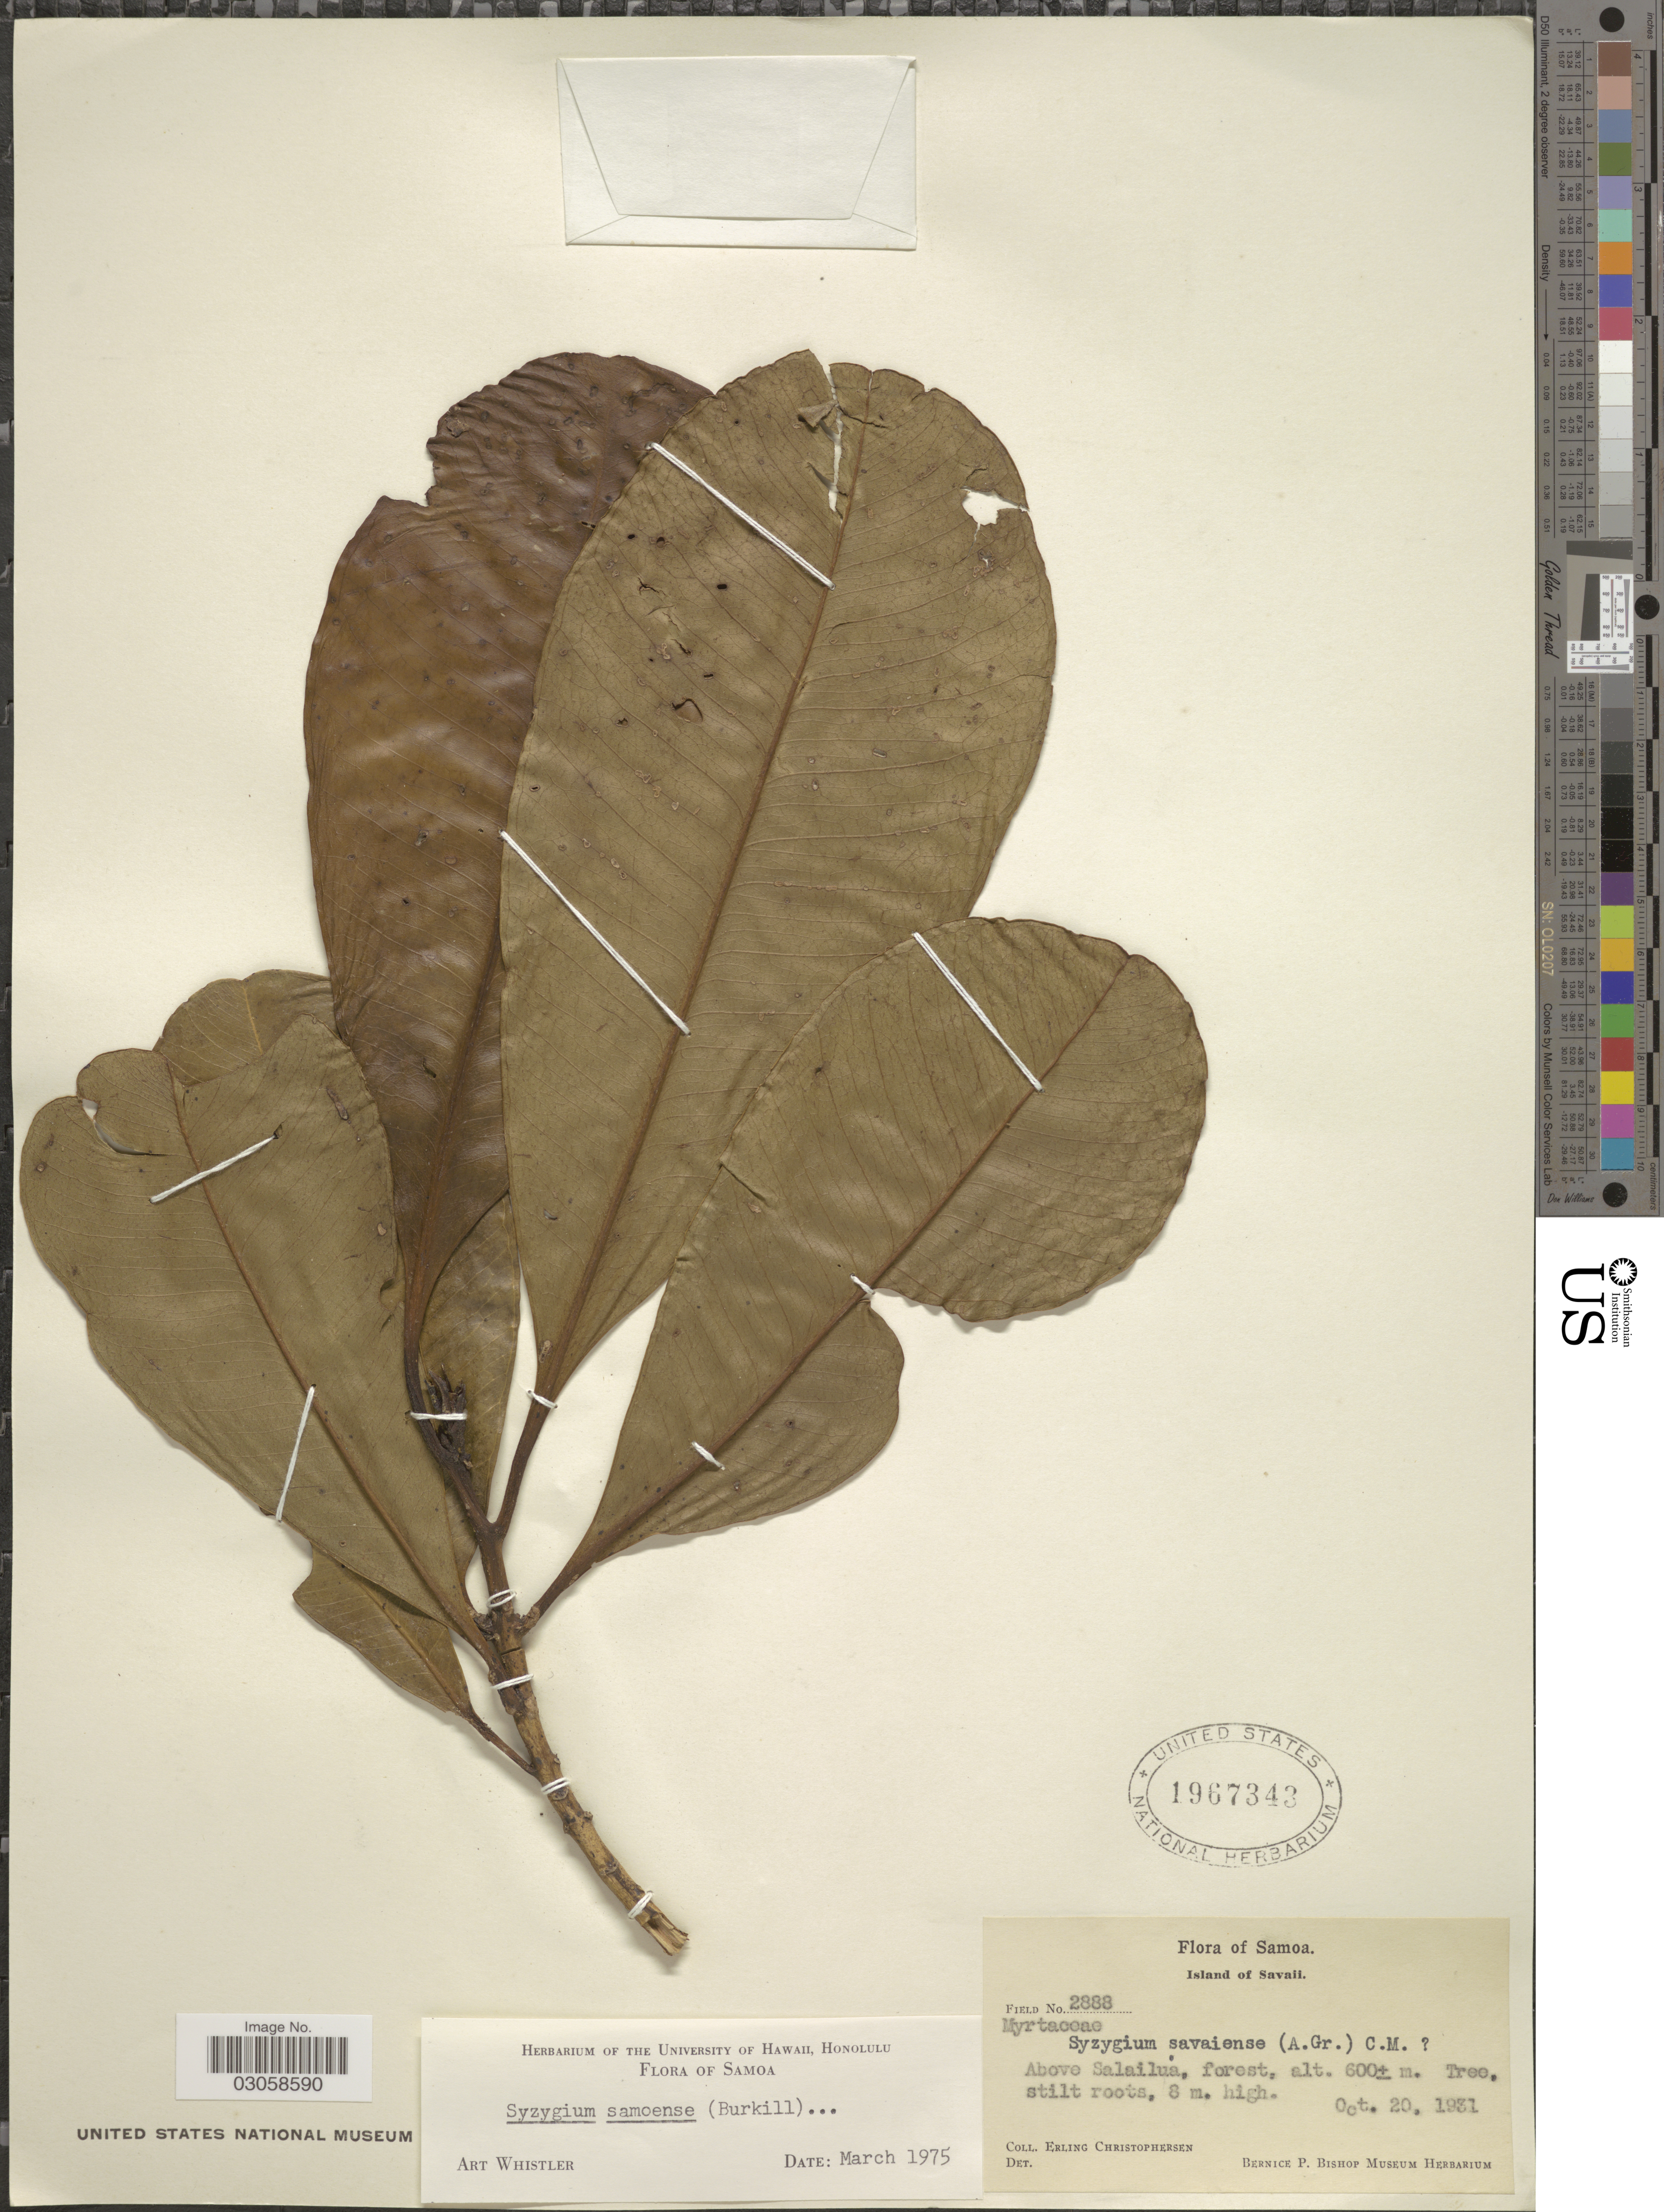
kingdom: Plantae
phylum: Tracheophyta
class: Magnoliopsida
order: Myrtales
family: Myrtaceae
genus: Syzygium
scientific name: Syzygium samoense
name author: (Burk.) Whistler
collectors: E. Christophersen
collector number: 2888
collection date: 1931-10-20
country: Samoa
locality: Samoa. Island of Savaii. Above Salailua, forest.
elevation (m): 600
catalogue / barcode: US 1967343